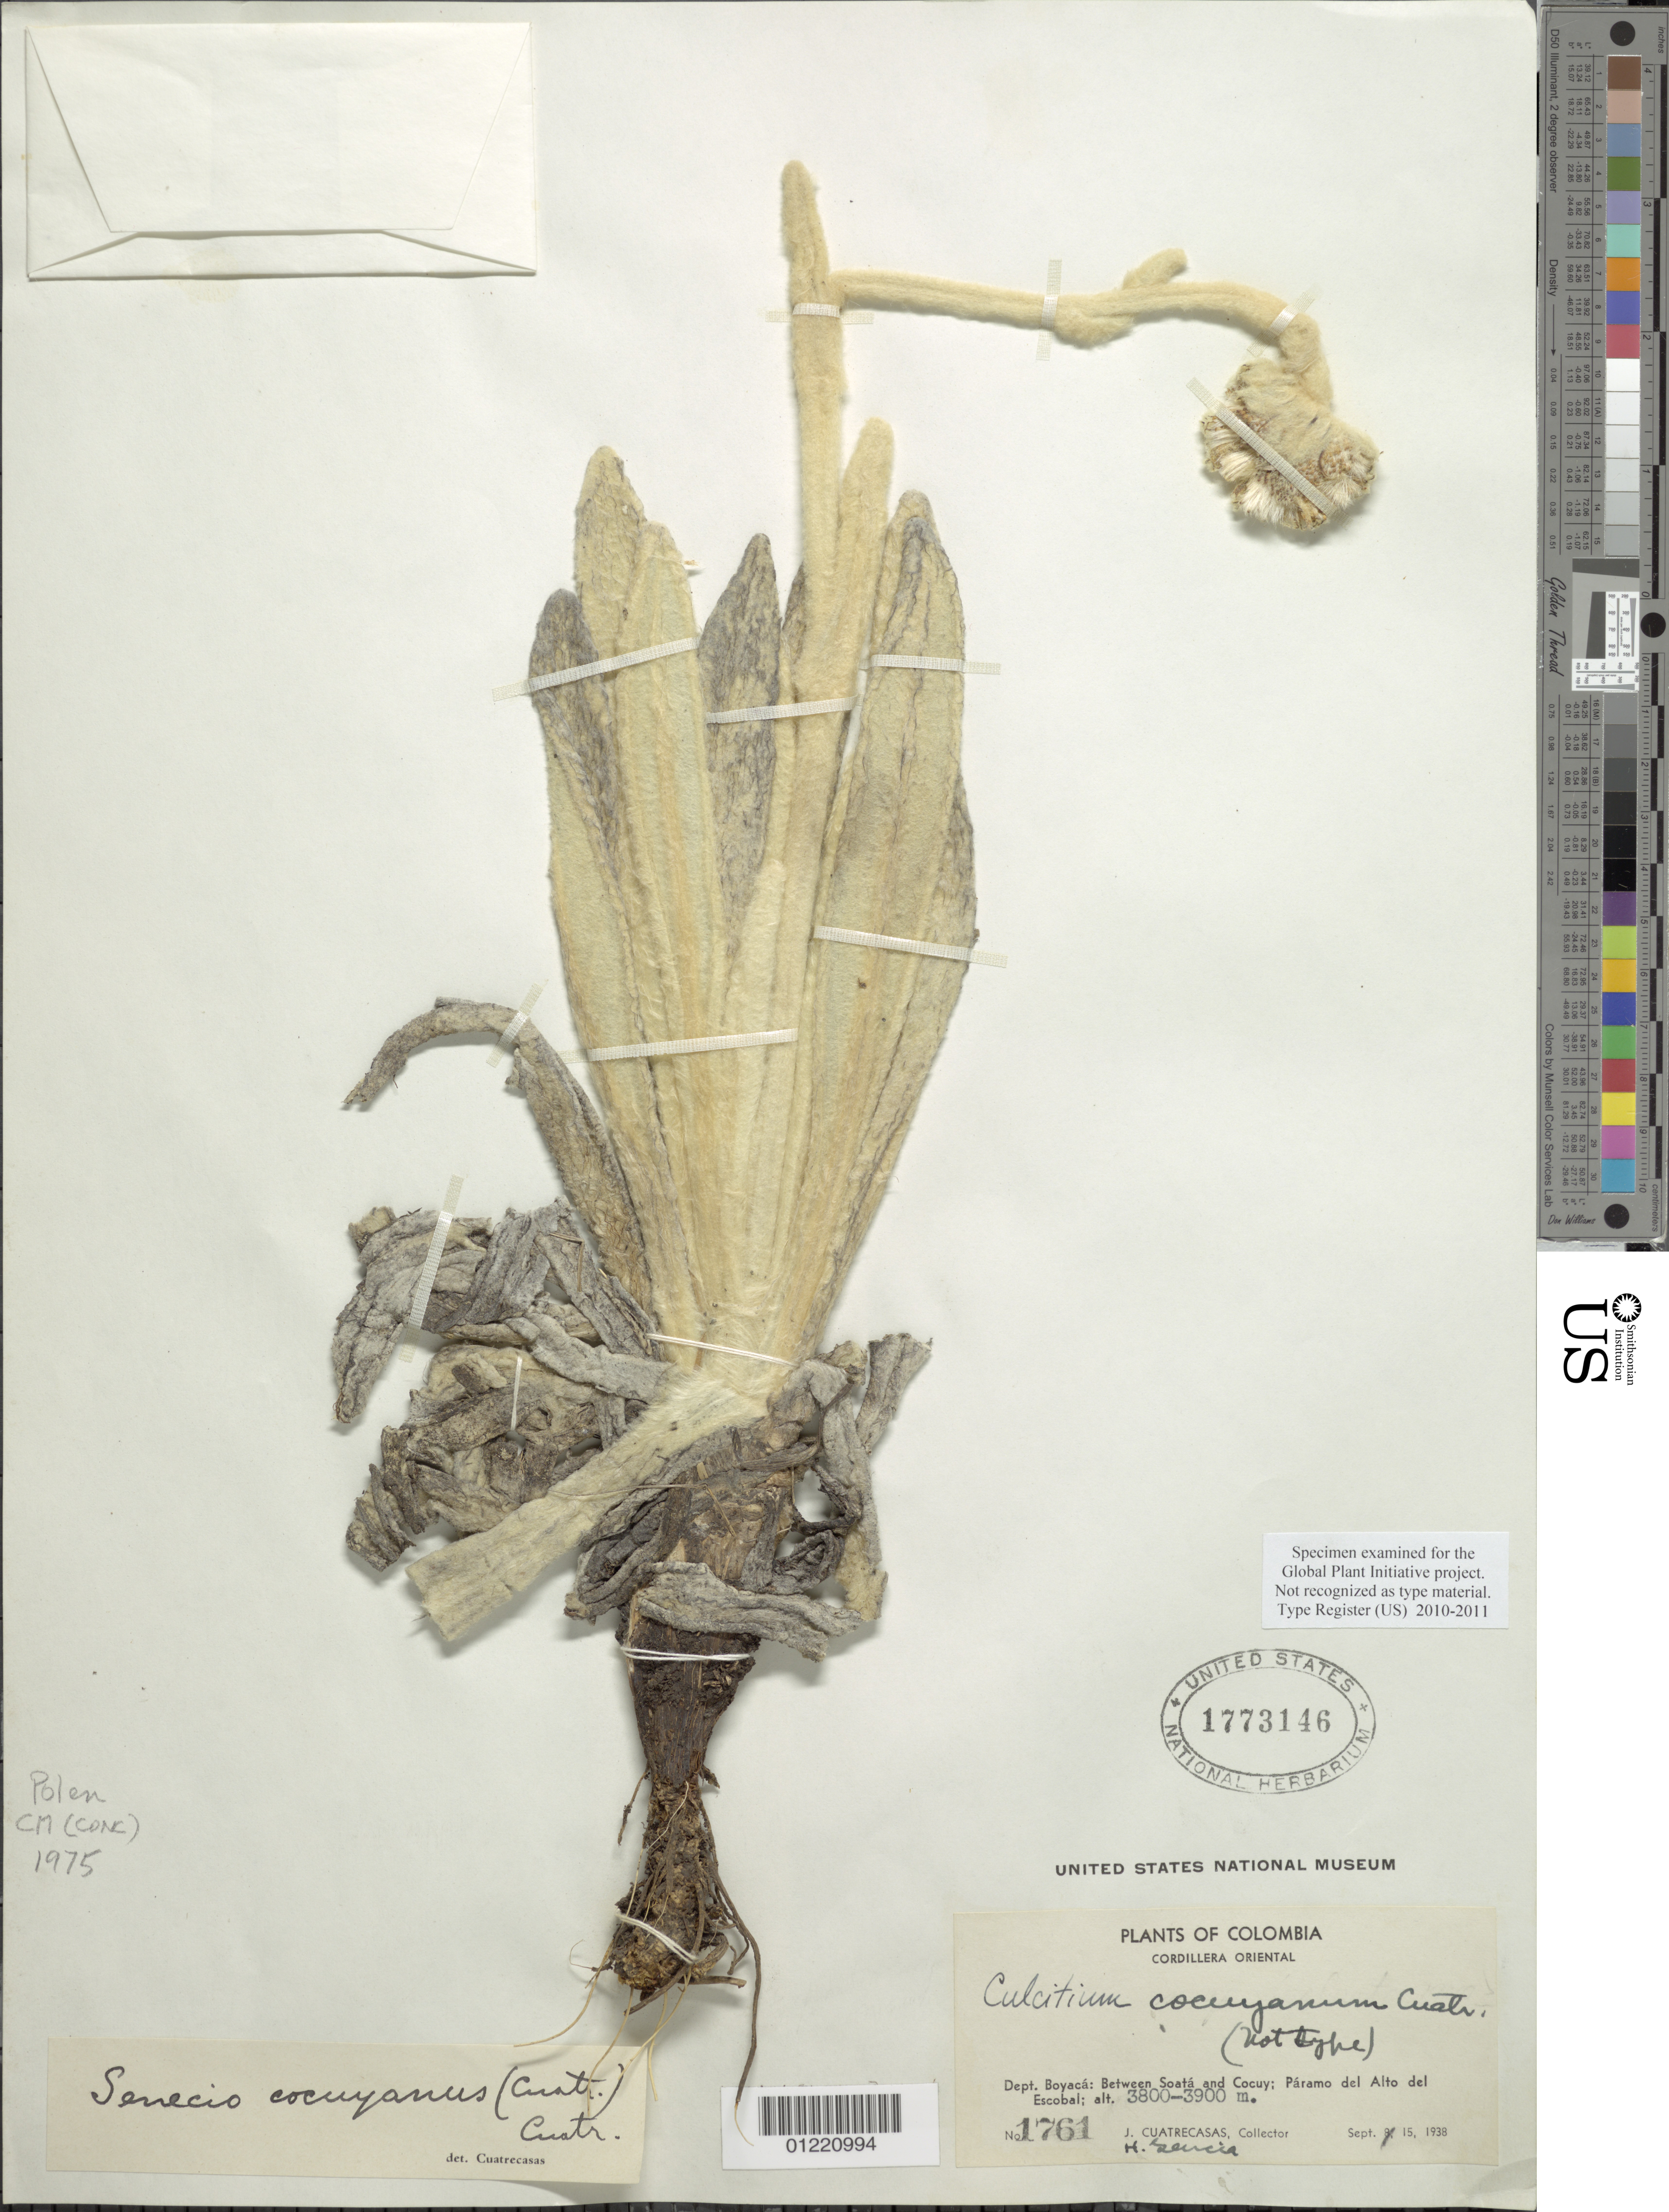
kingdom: Plantae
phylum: Tracheophyta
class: Magnoliopsida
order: Asterales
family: Asteraceae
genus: Senecio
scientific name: Senecio cocuyanus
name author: Cuatrec.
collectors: J. Cuatrecasas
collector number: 1761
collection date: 1938-09-15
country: Colombia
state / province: Boyacá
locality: Between Soata and Cocuy; Paramo del Alto del Escobal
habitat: paramo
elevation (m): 3800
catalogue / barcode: US 1773146